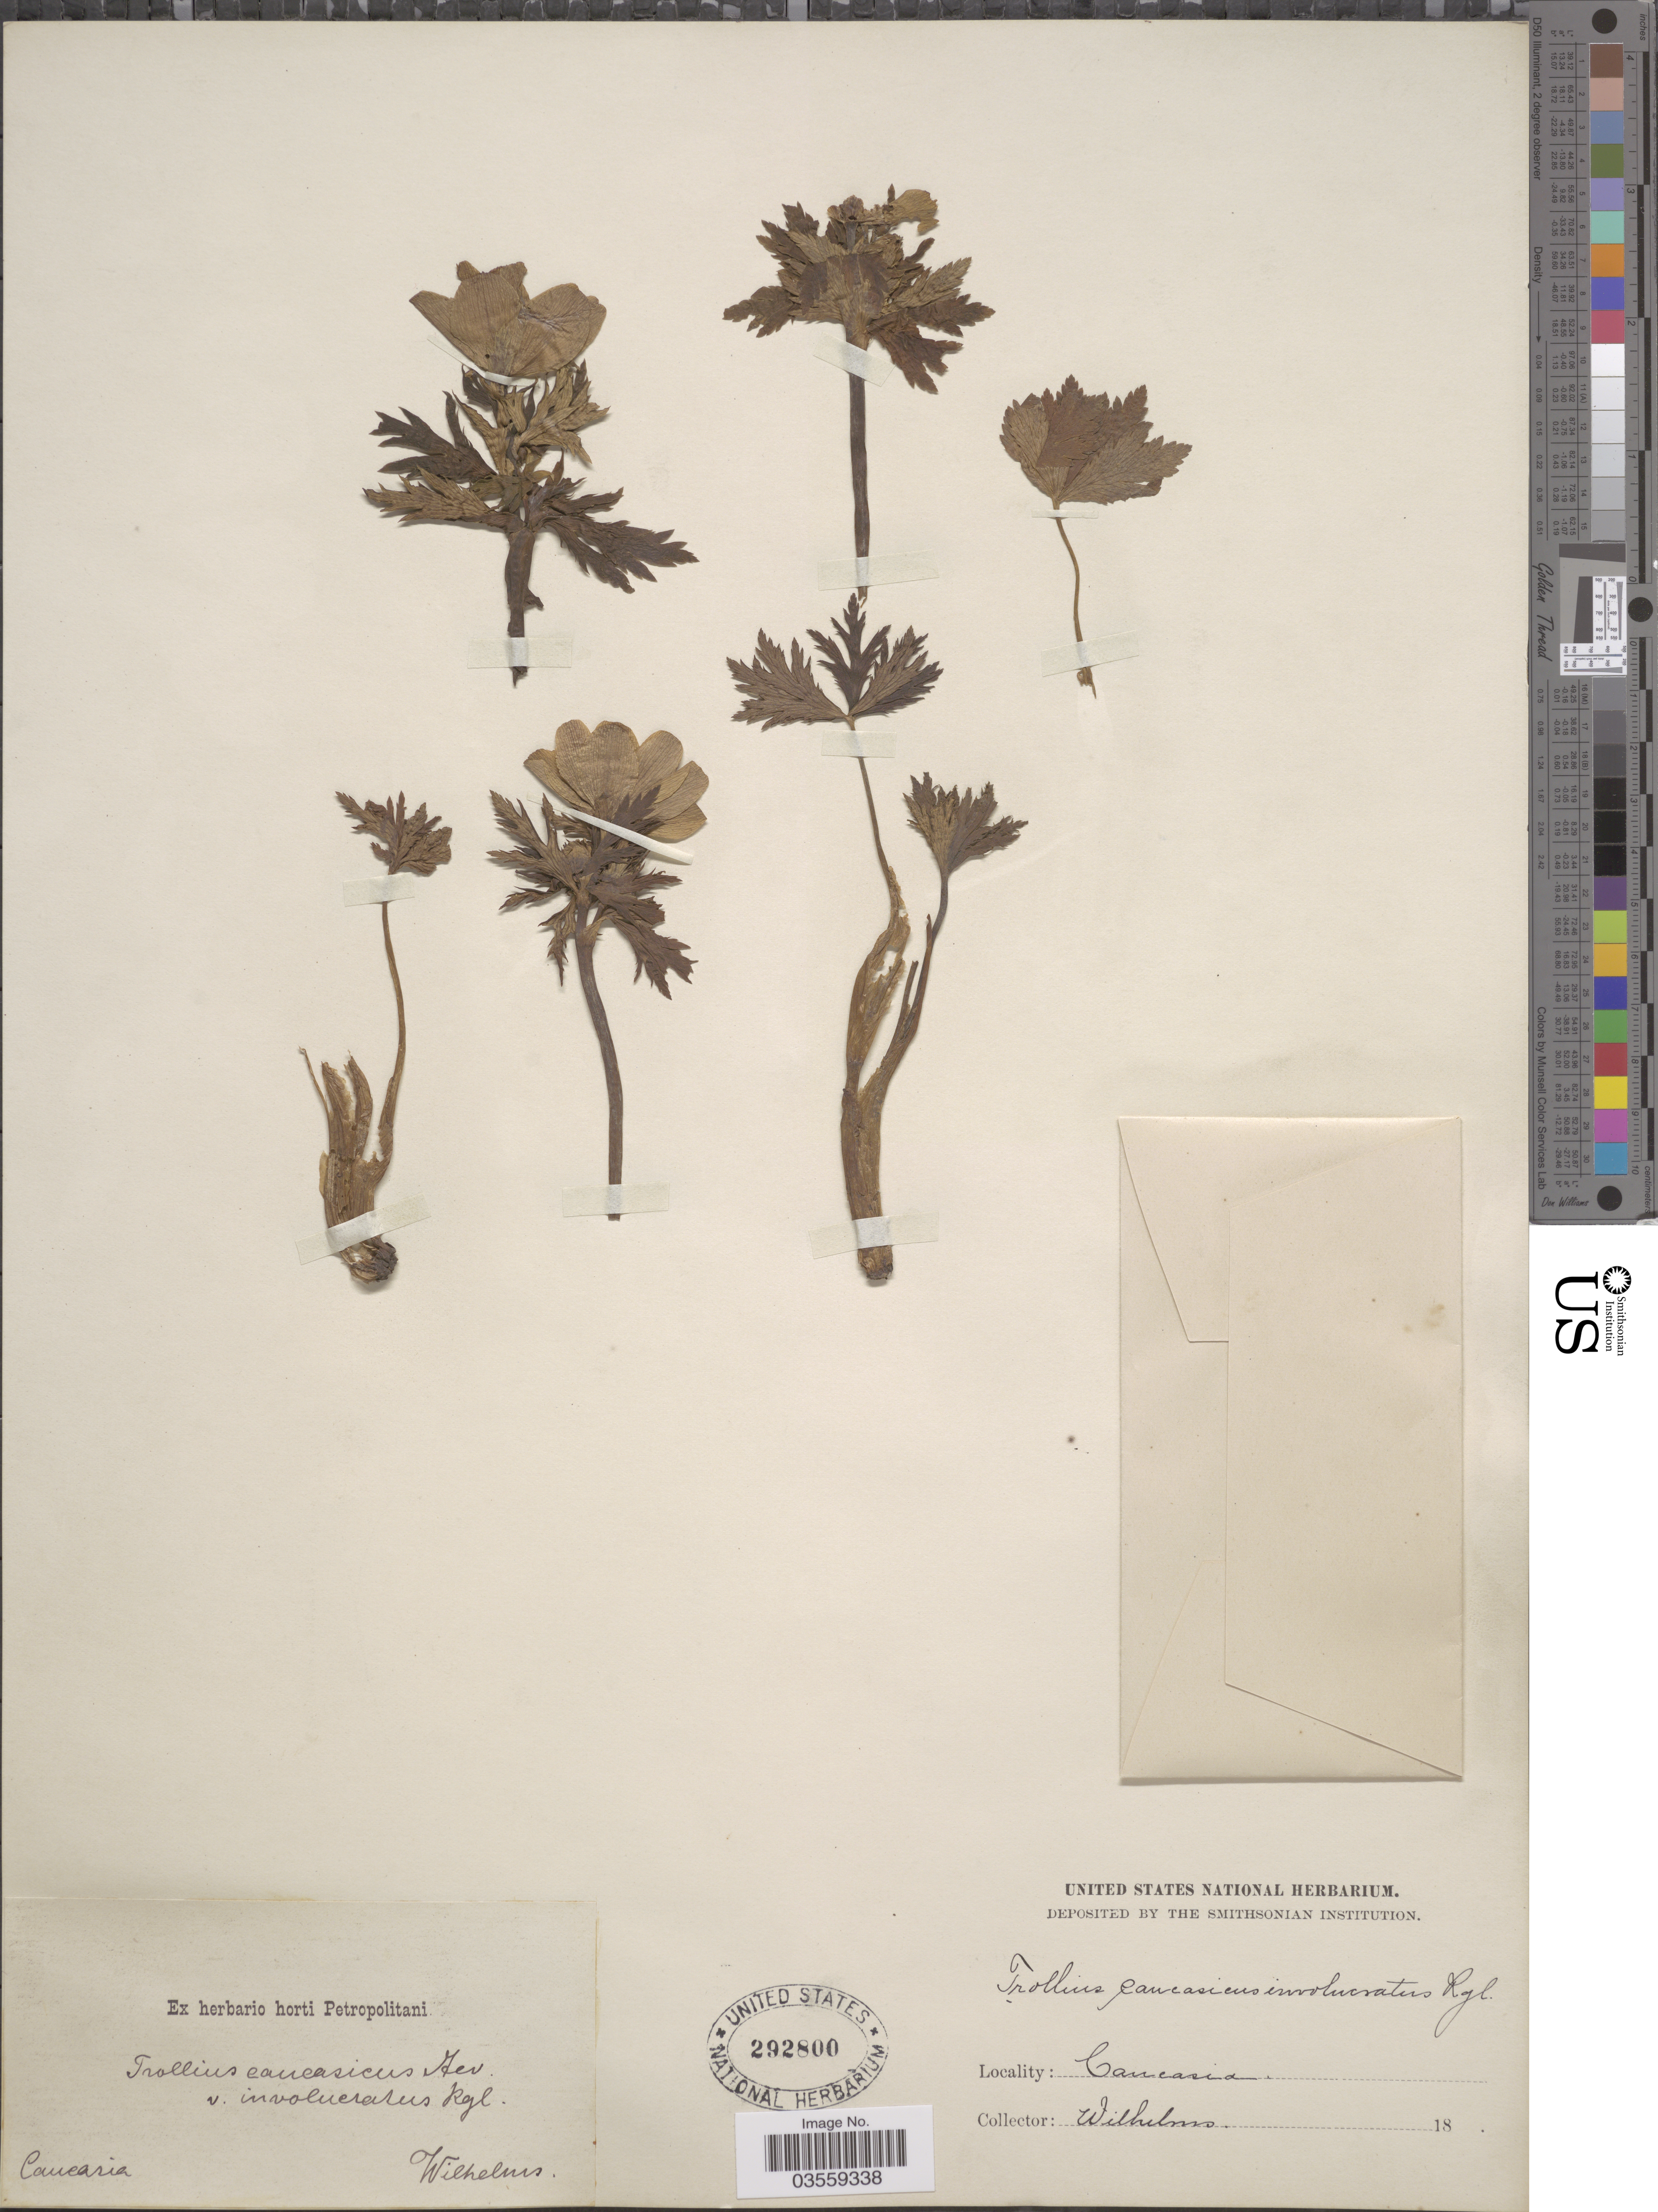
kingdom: Plantae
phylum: Tracheophyta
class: Magnoliopsida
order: Ranunculales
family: Ranunculaceae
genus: Trollius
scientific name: Trollius caucasicus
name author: Steven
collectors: C. Wilhelms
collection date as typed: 18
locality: Caucasia.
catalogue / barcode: US 292800